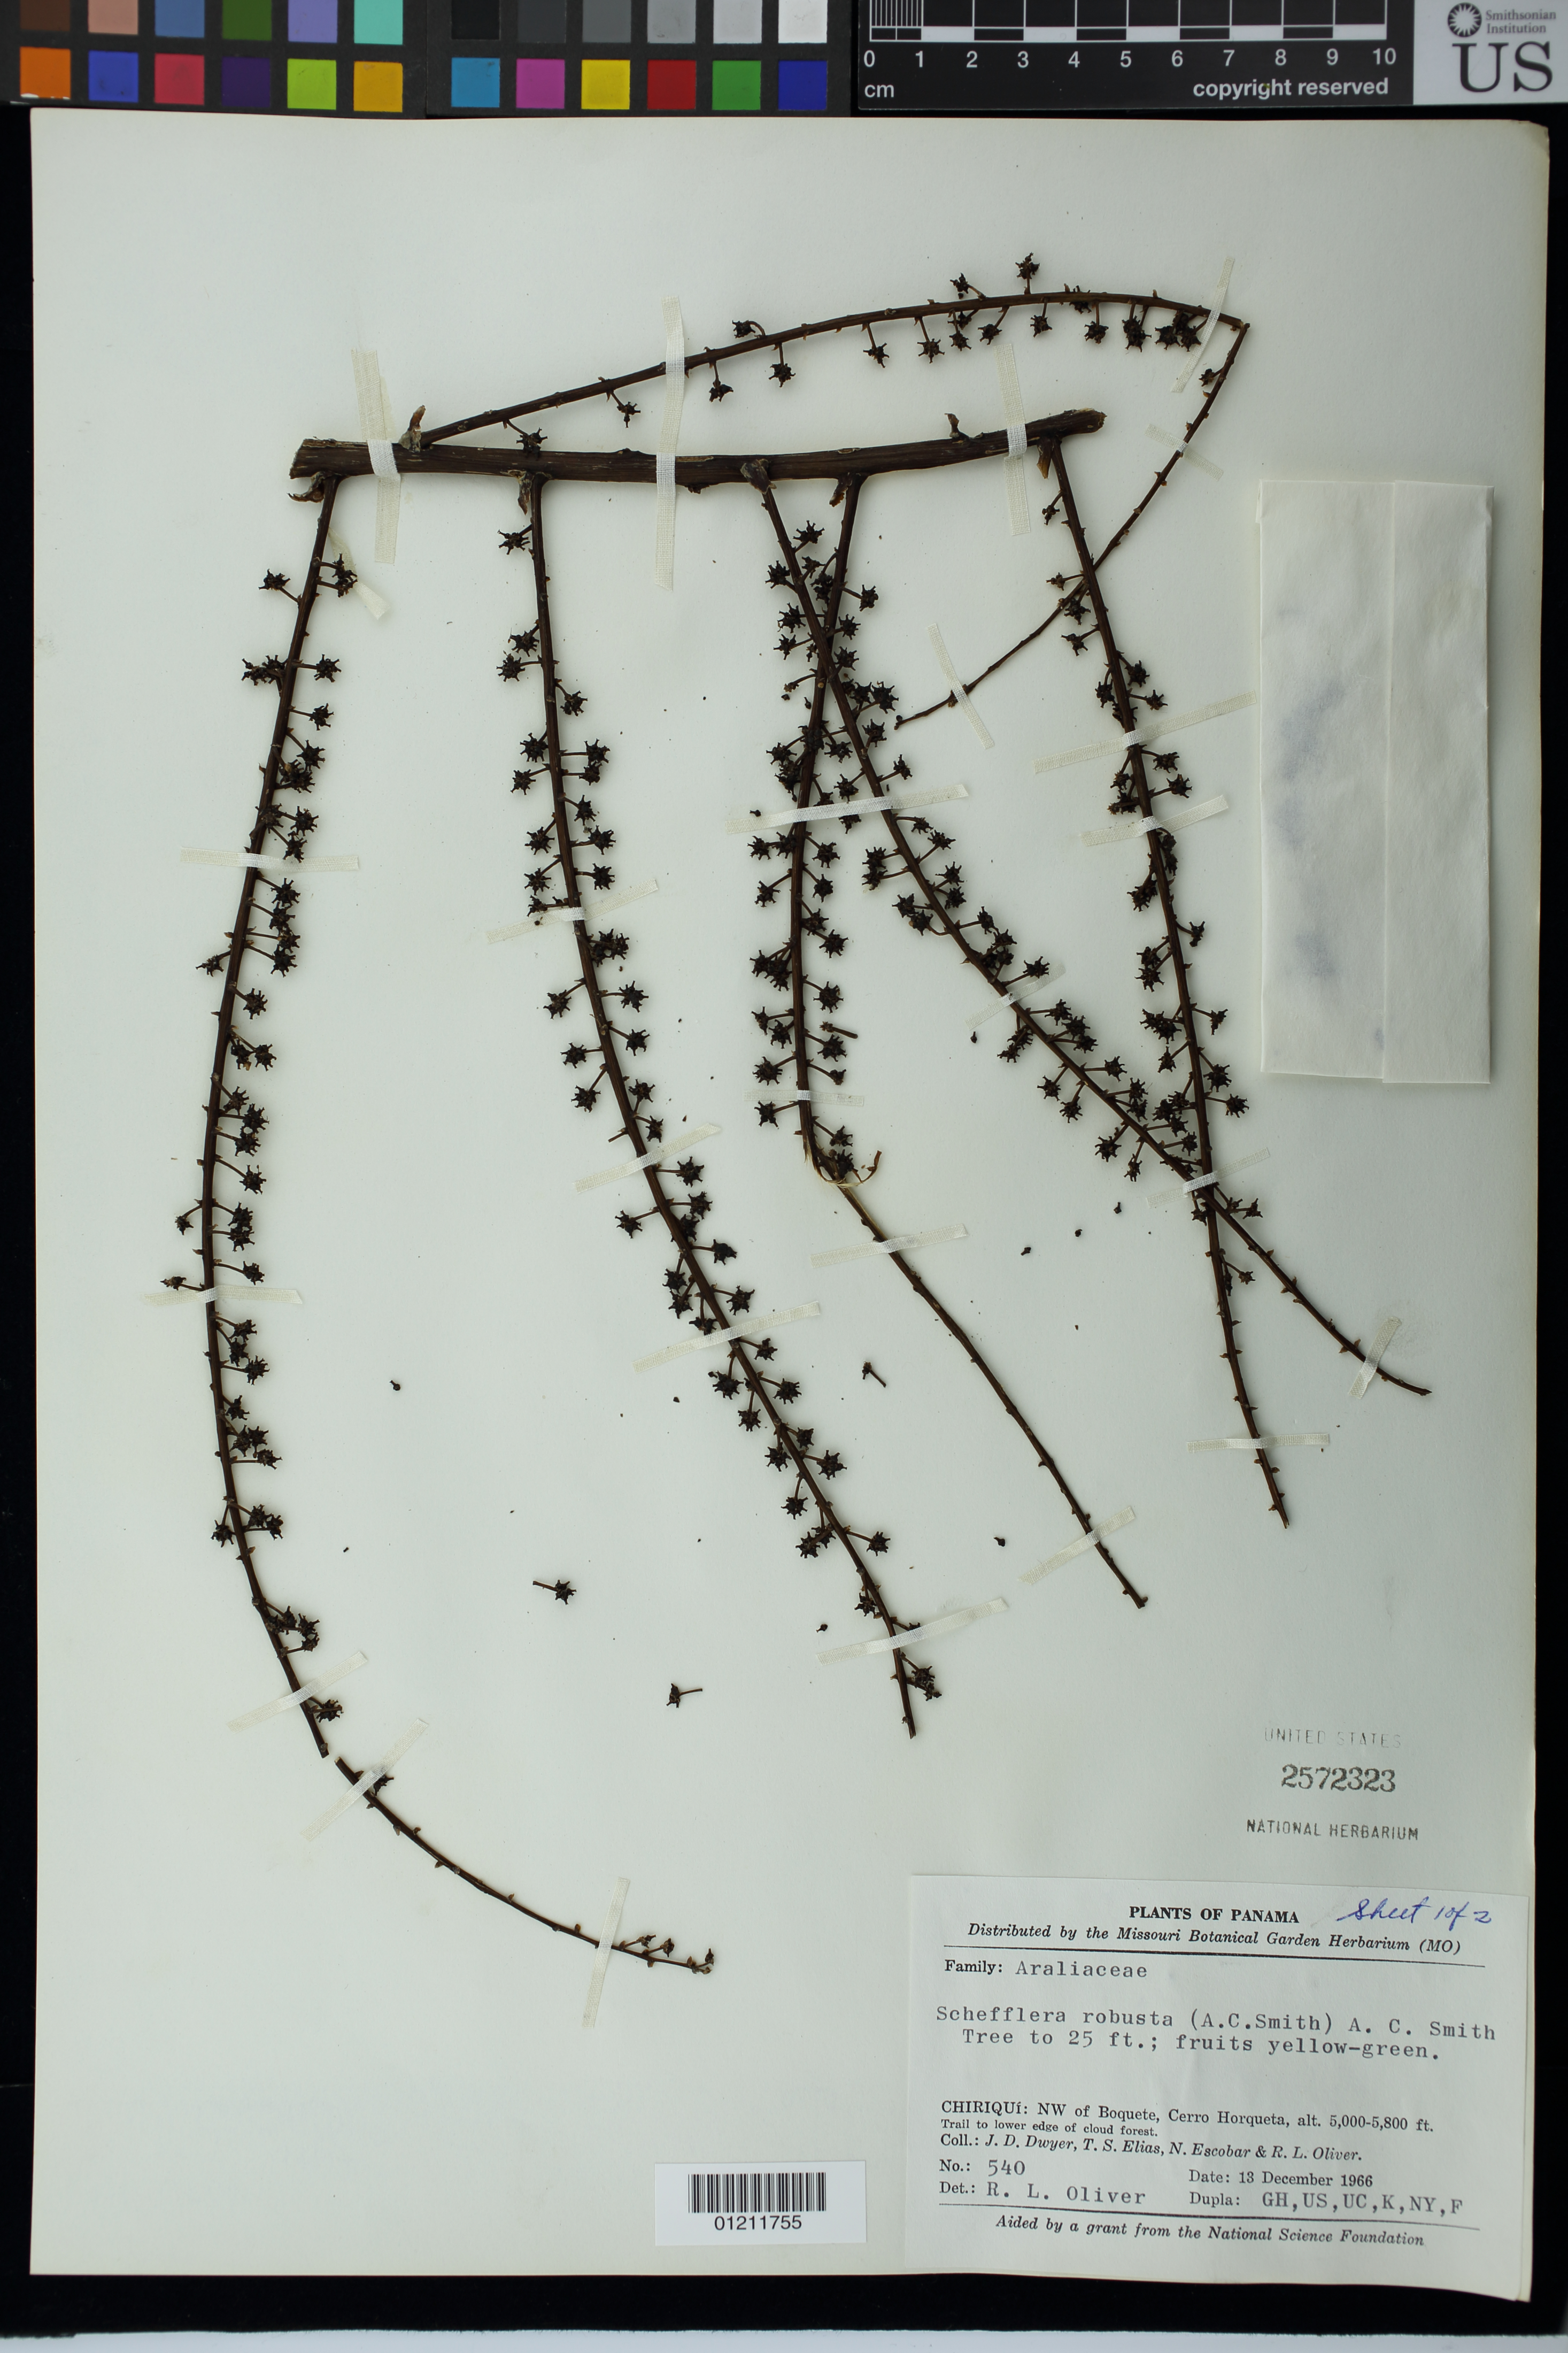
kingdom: Plantae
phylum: Tracheophyta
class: Magnoliopsida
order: Apiales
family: Araliaceae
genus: Schefflera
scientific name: Schefflera robusta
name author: (A.C. Sm.) A.C. Sm.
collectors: J. D. Dwyer, T. S. Elias, N. Escobar & R. L. Oliver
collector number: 540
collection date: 1966-12-13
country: Panama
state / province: Chiriquí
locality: NW of Boquete, Cerro Horqueta. Trail to lower edge of cloud forest.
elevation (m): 1524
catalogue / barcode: US 2572323